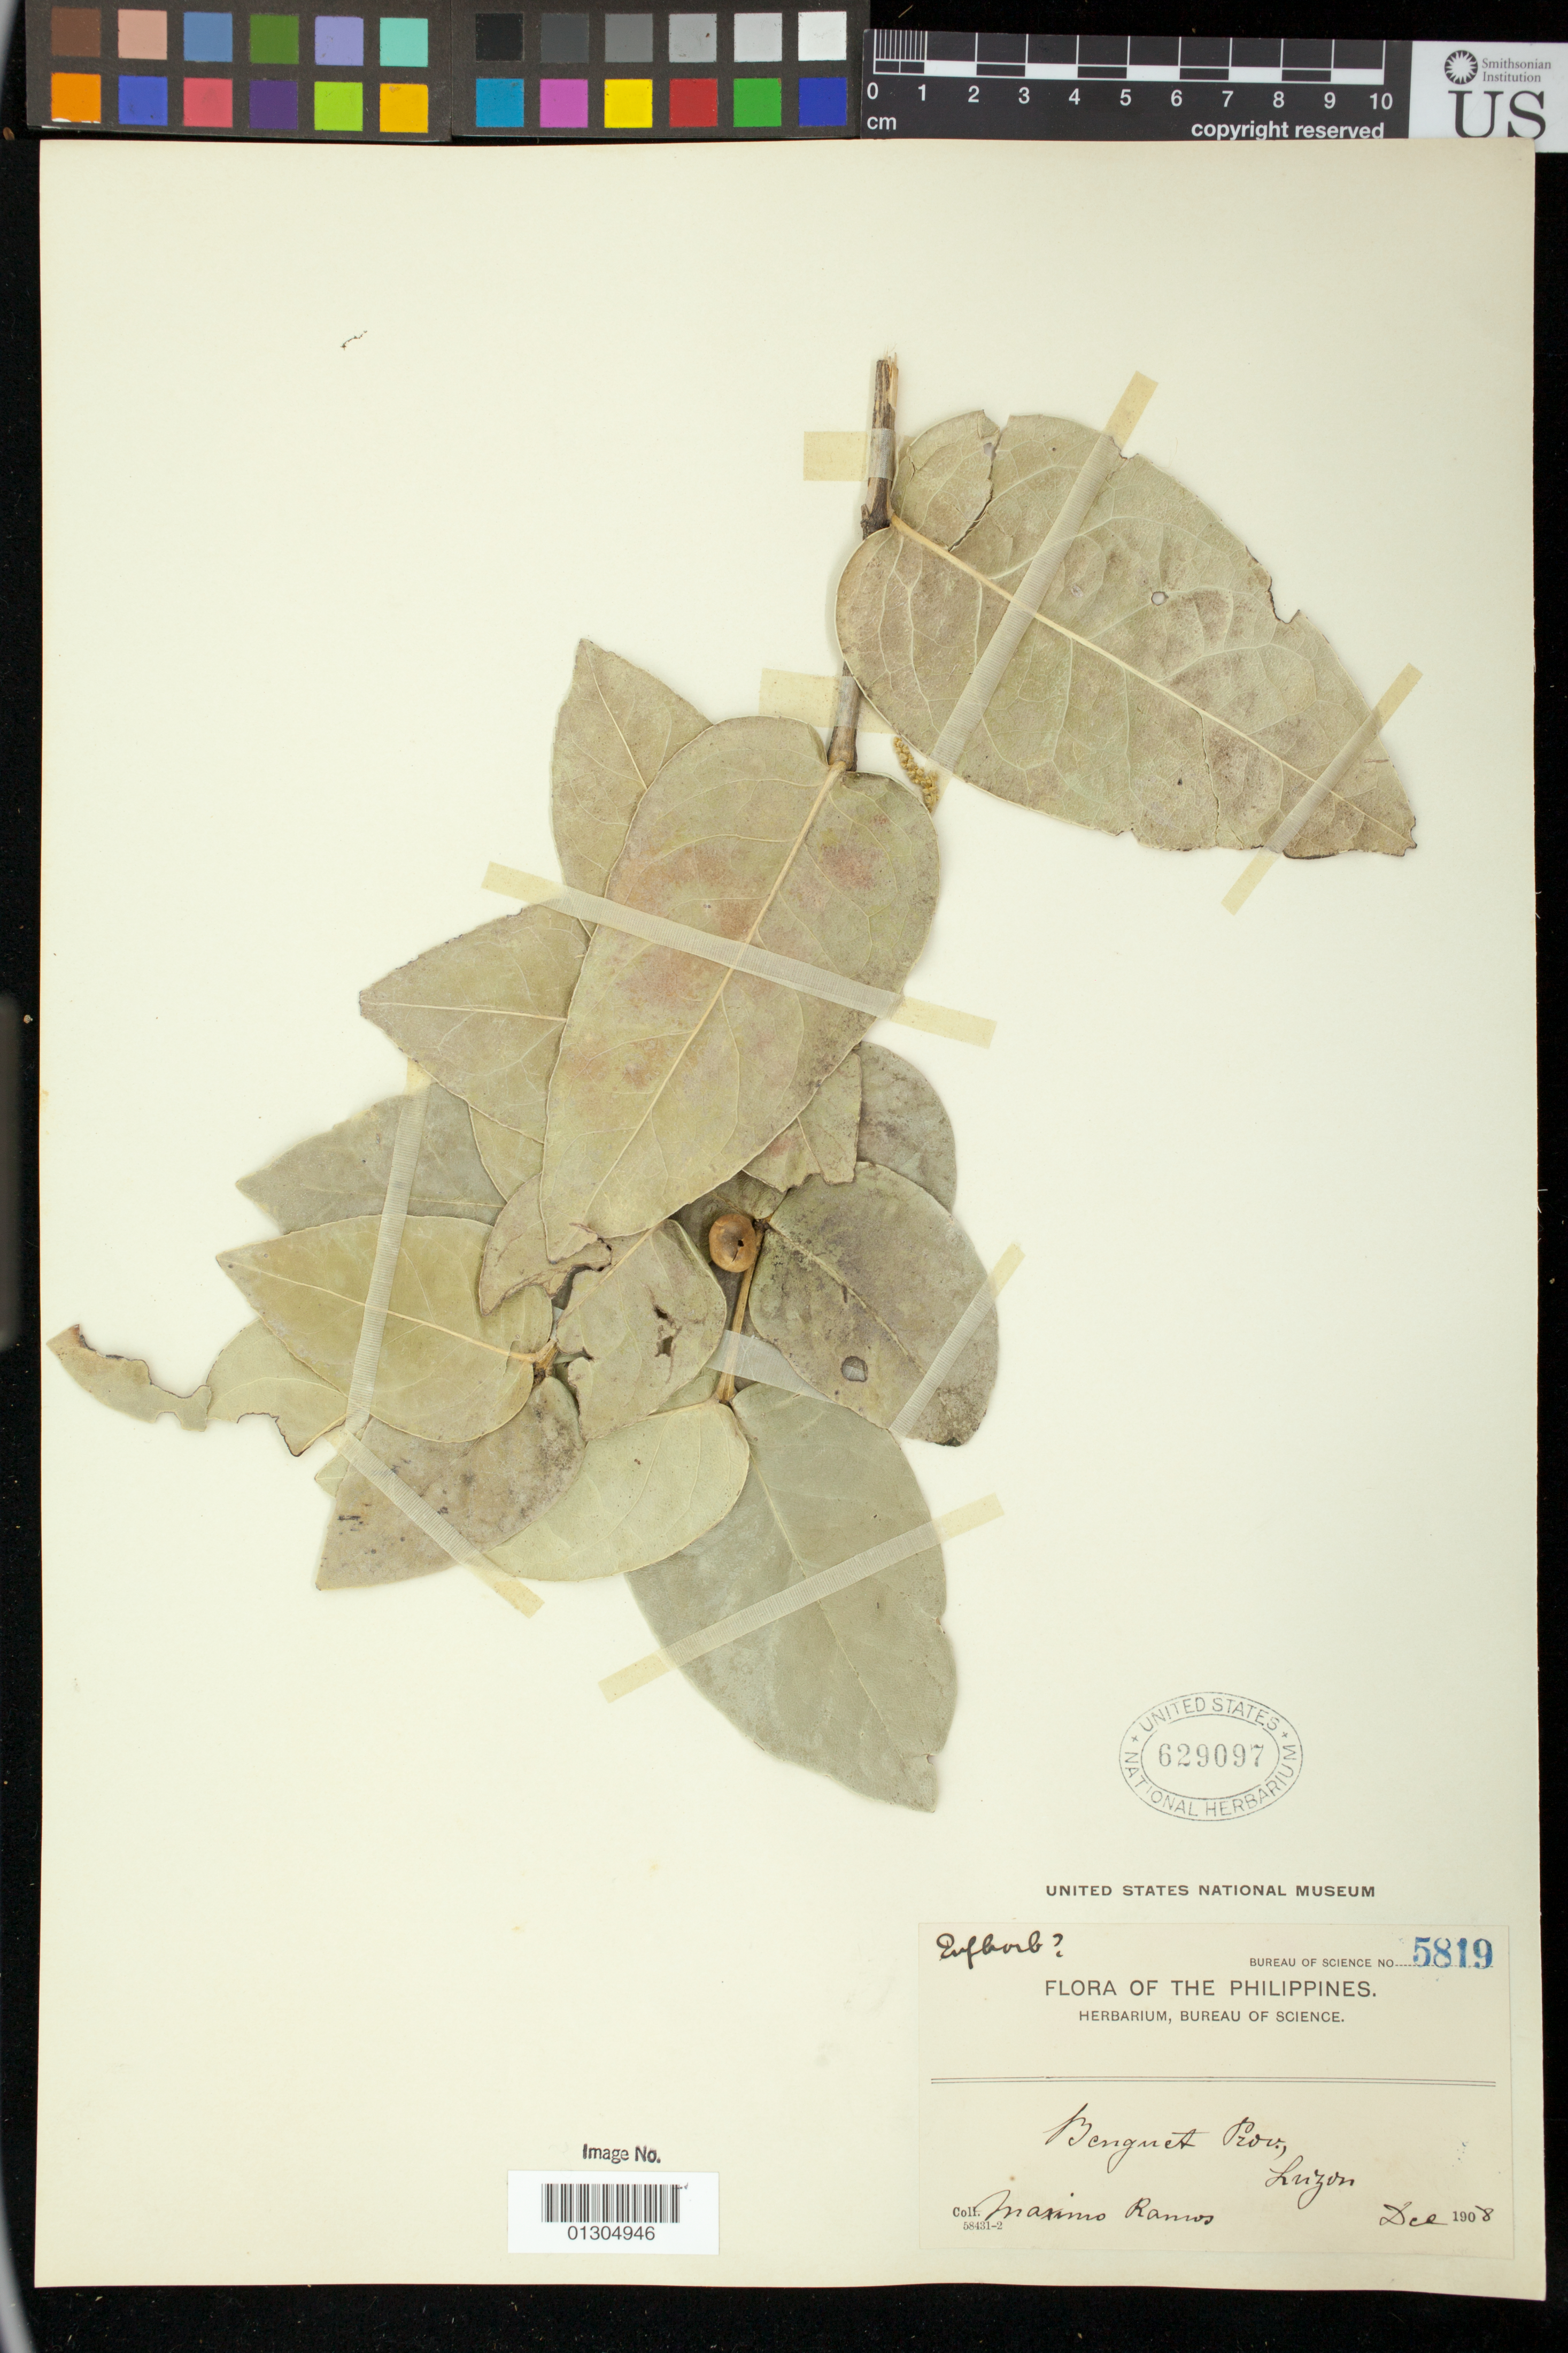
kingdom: Plantae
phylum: Tracheophyta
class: Magnoliopsida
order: Malpighiales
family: Euphorbiaceae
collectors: M. Ramos & M. Ramos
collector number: Bur. Sci. 5819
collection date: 1908-12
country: Philippines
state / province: Cordillera (Administrative Region)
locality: Benguet Prov. Luzon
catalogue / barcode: US 629097